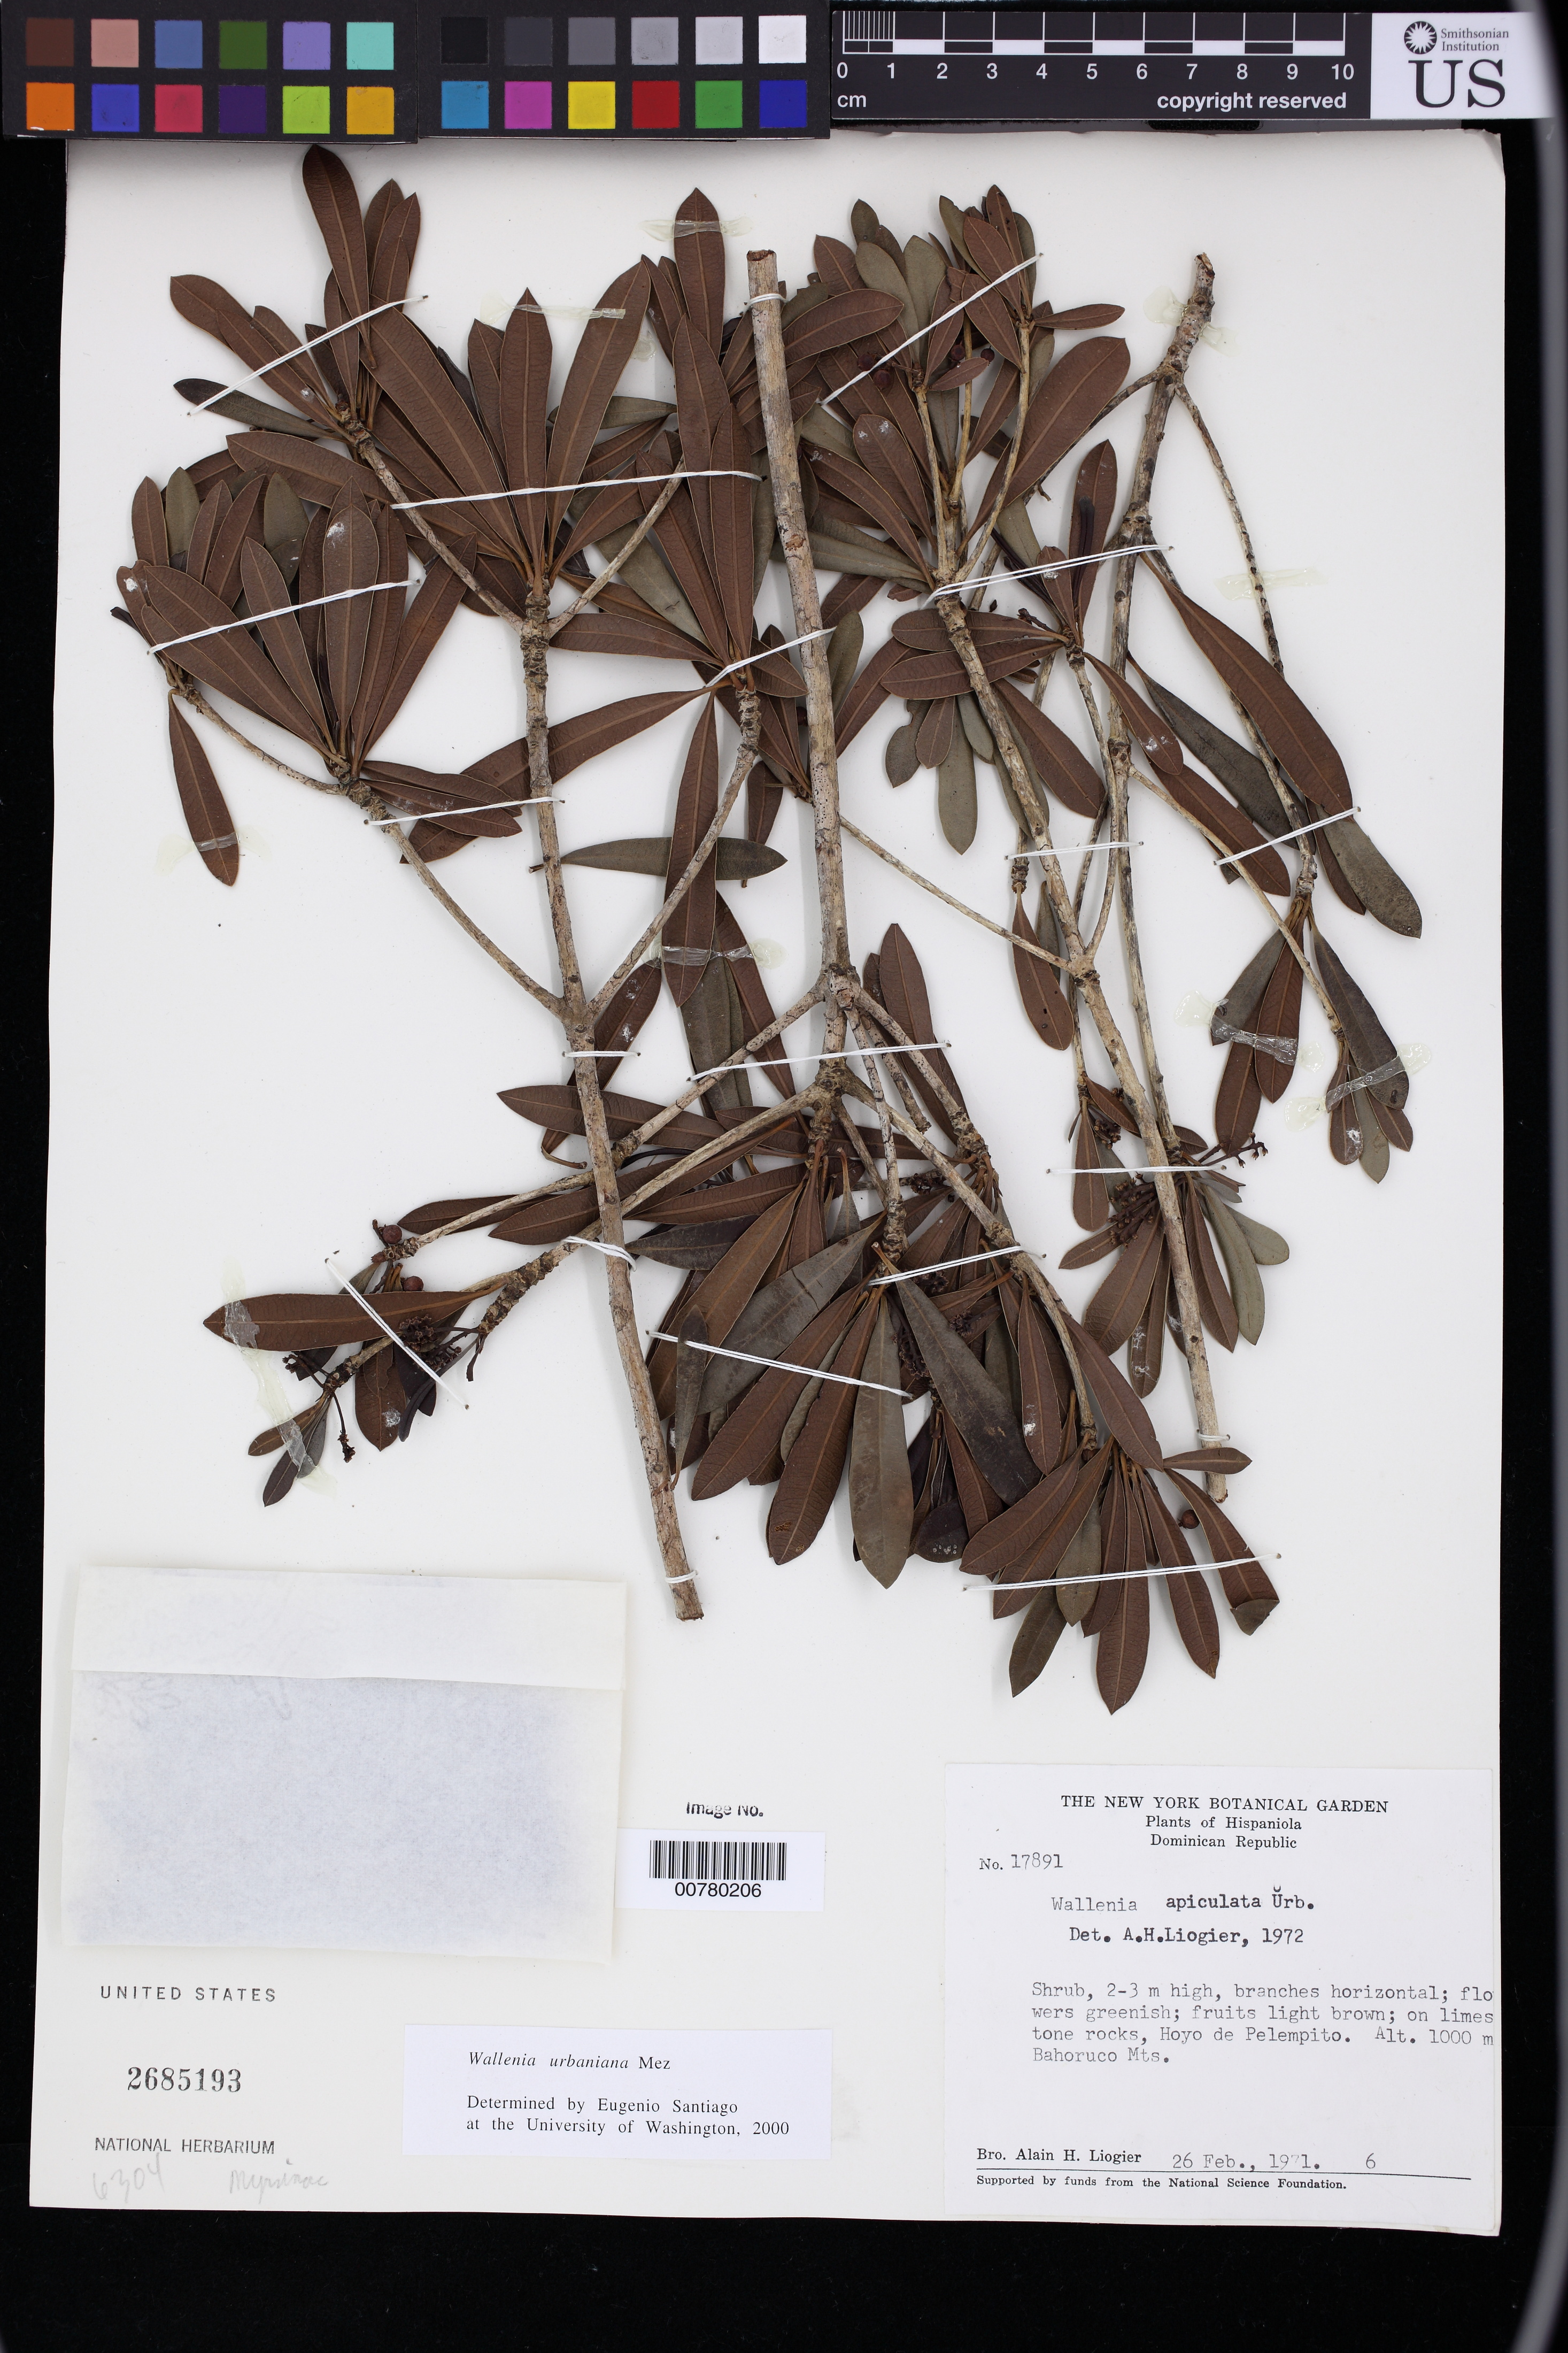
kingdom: Plantae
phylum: Tracheophyta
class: Magnoliopsida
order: Ericales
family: Primulaceae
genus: Wallenia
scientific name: Wallenia hughsonii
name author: Alain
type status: Isotype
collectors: A. H. Liogier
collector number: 17891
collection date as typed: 26 Feb 1971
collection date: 1971-02-26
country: Dominican Republic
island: Hispaniola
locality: Bahoruco Mts., Hoyo de Pelempito.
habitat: On limestone rocks.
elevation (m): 1000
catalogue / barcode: US 2685193